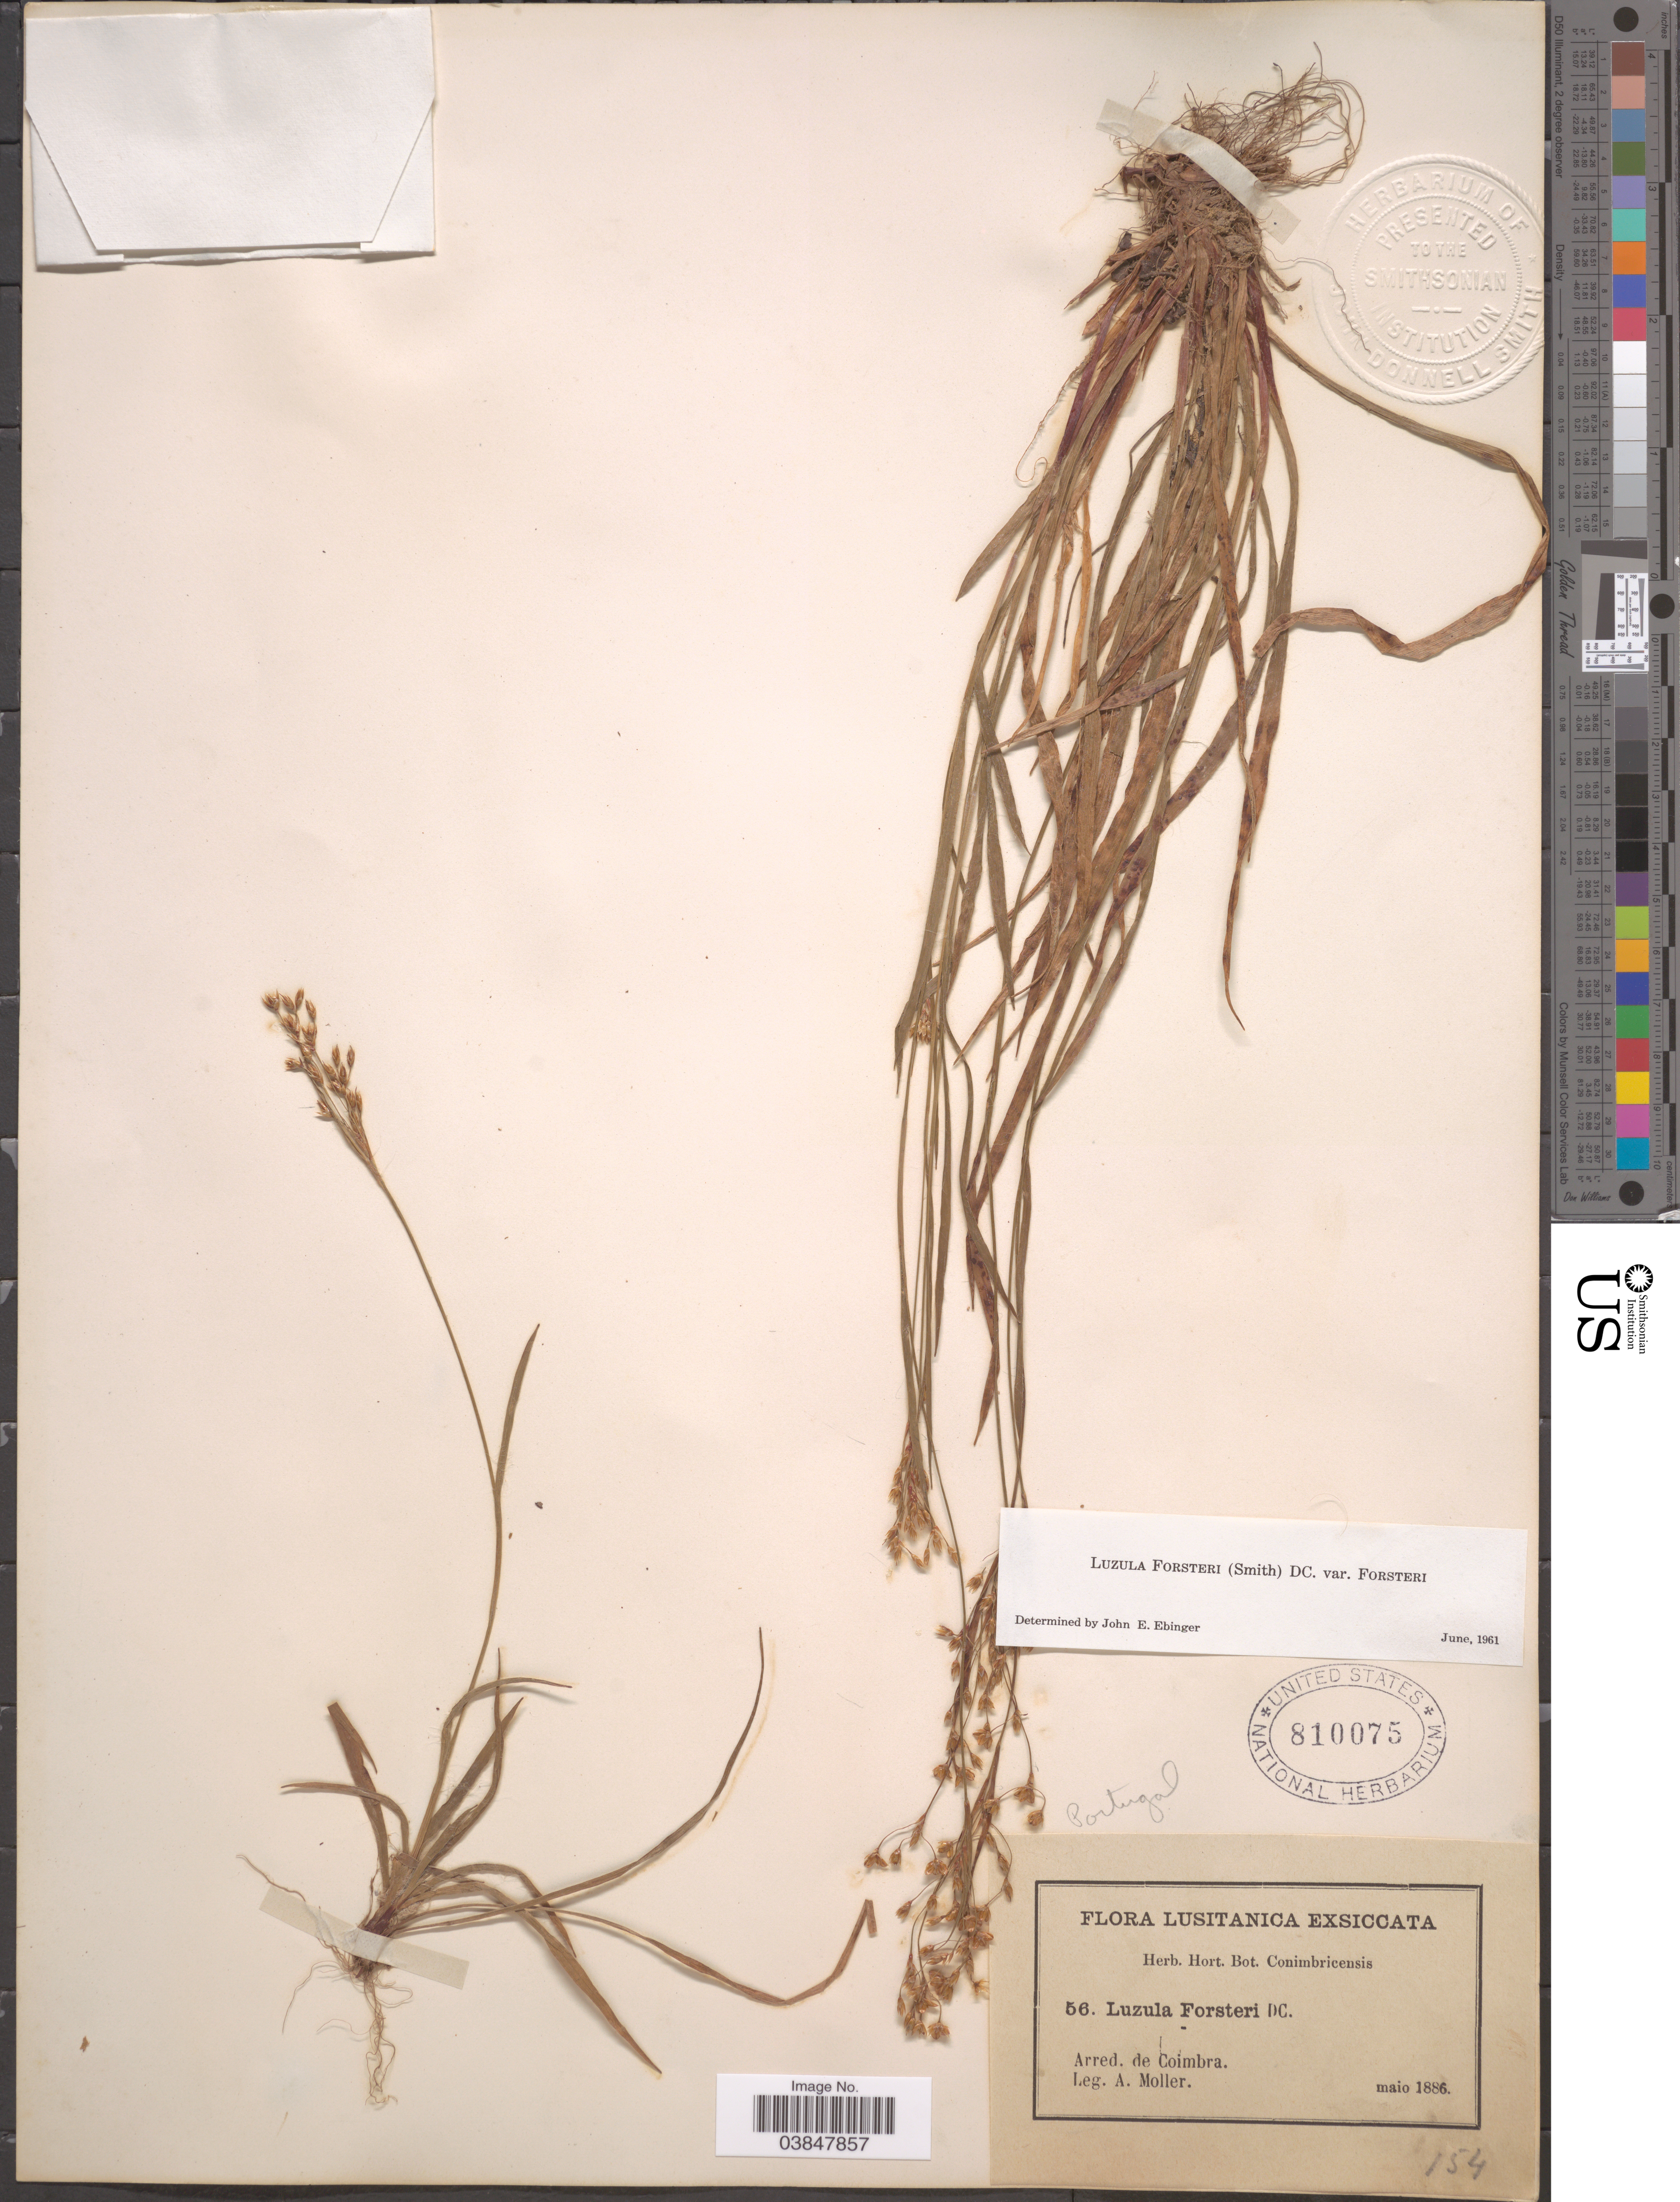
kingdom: Plantae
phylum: Tracheophyta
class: Liliopsida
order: Poales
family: Juncaceae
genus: Luzula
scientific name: Luzula forsteri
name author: (Sm.) DC.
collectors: A. Moller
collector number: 56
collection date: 1886-05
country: Portugal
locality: Lusitanica. Arred. de Coimbra.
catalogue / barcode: US 810075